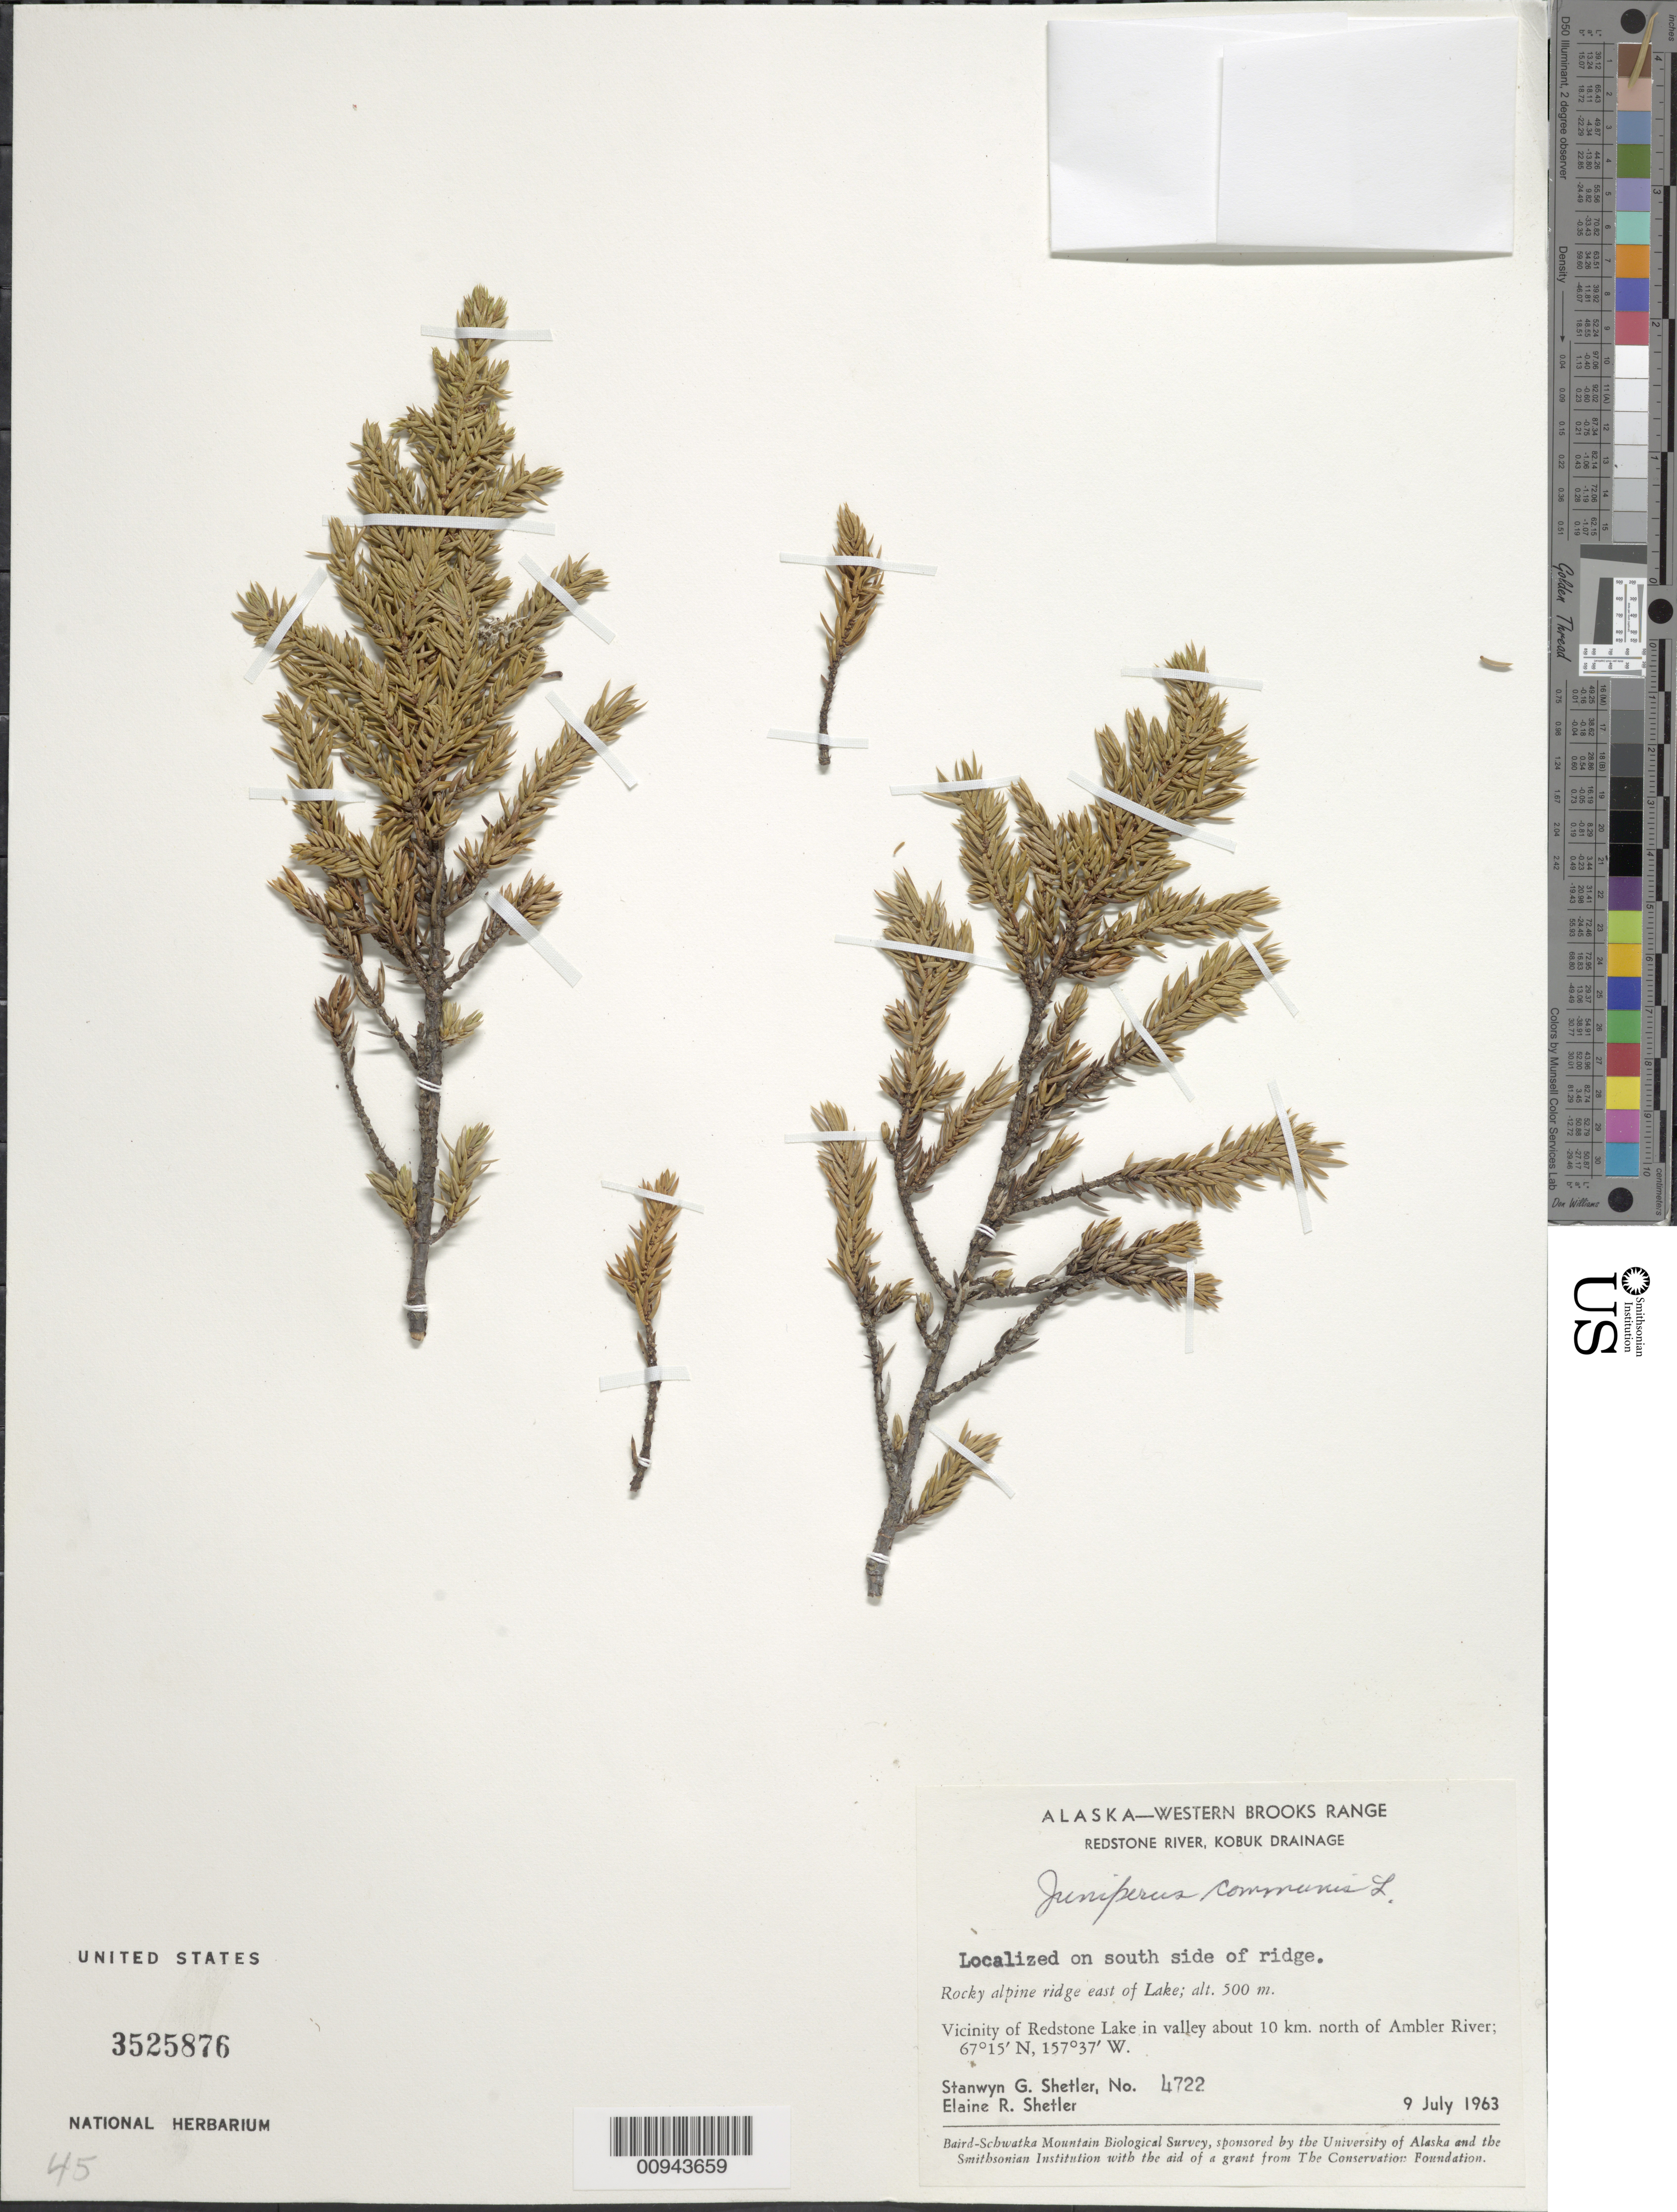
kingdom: Plantae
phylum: Tracheophyta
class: Pinopsida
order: Pinales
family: Cupressaceae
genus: Juniperus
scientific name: Juniperus communis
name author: L.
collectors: S. Shetler & E. R. Shetler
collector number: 4722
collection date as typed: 09 Jul 1963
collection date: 1963-07-09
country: United States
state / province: Alaska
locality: Vicinity of Redstone Lake in valley about 10 km. north of Ambler River. Western Brooks Range, Redstone River, Kobuk Drainage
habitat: Rocky alpine ridge east of Lake. Localized on south side of ridge.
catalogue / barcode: US 3525876